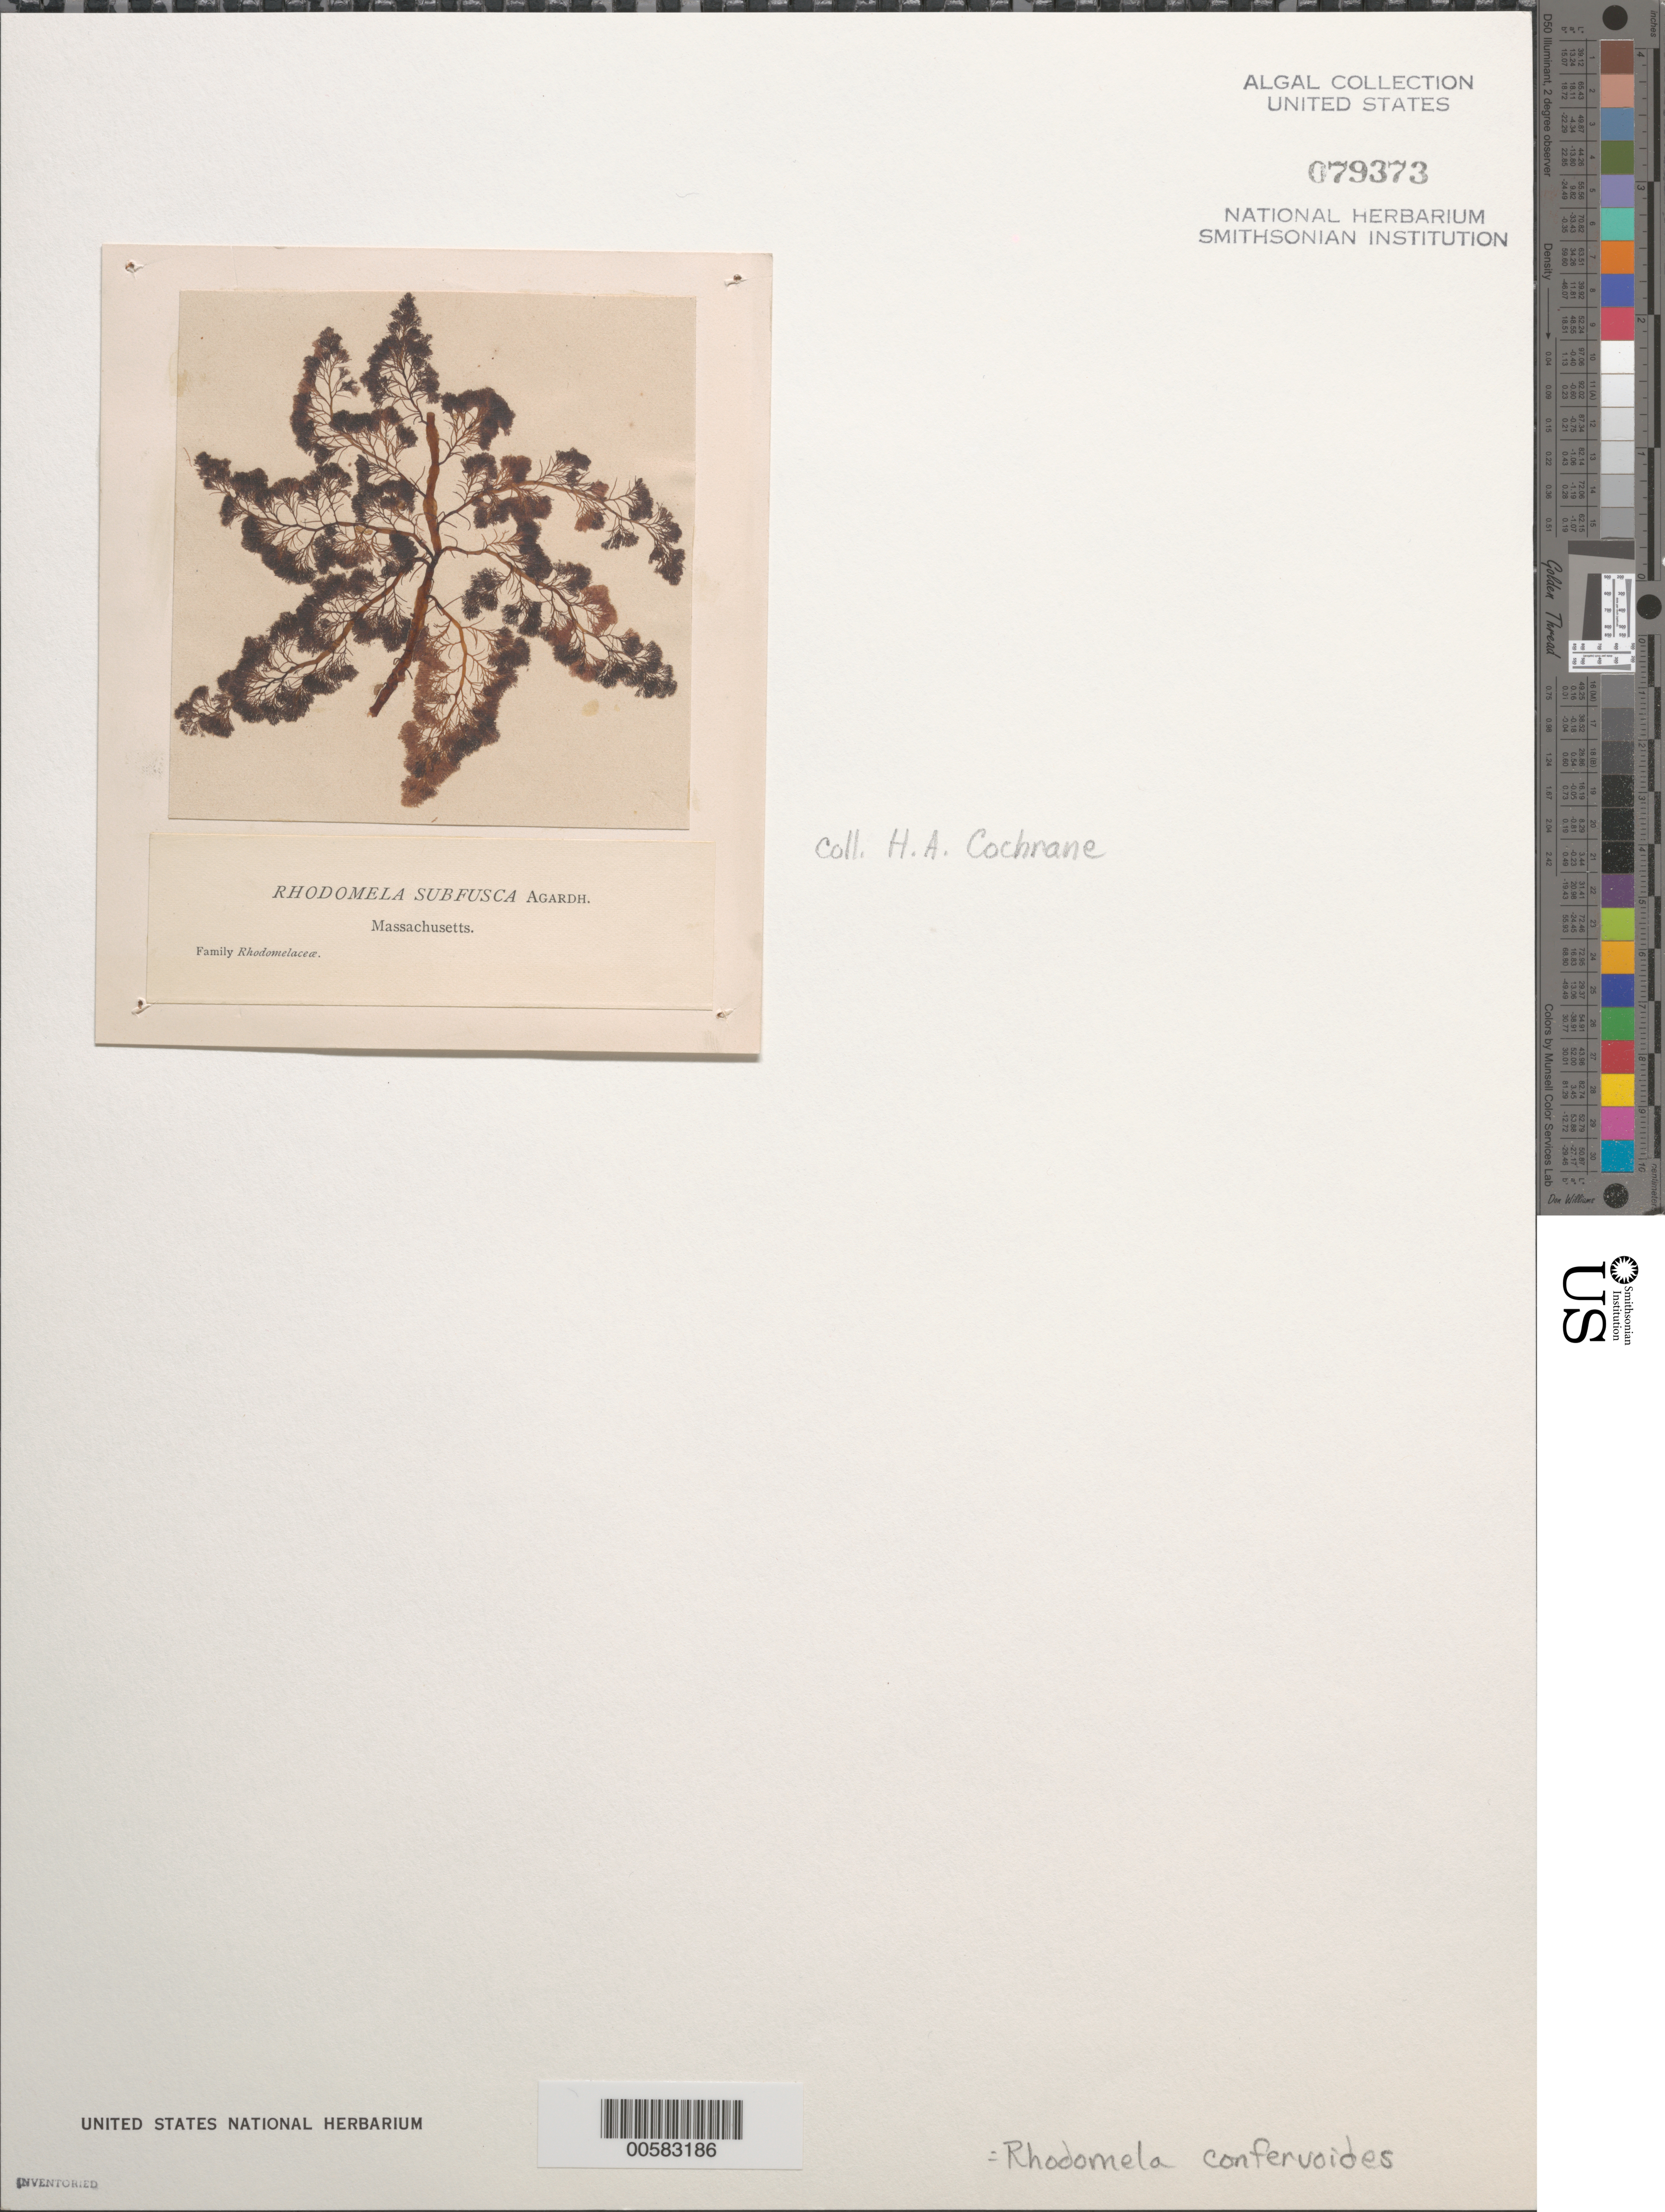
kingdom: Plantae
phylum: Rhodophyta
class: Florideophyceae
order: Ceramiales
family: Rhodomelaceae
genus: Rhodomela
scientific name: Rhodomela confervoides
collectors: H. Cochrane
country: United States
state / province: Massachusetts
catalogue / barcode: US 79373